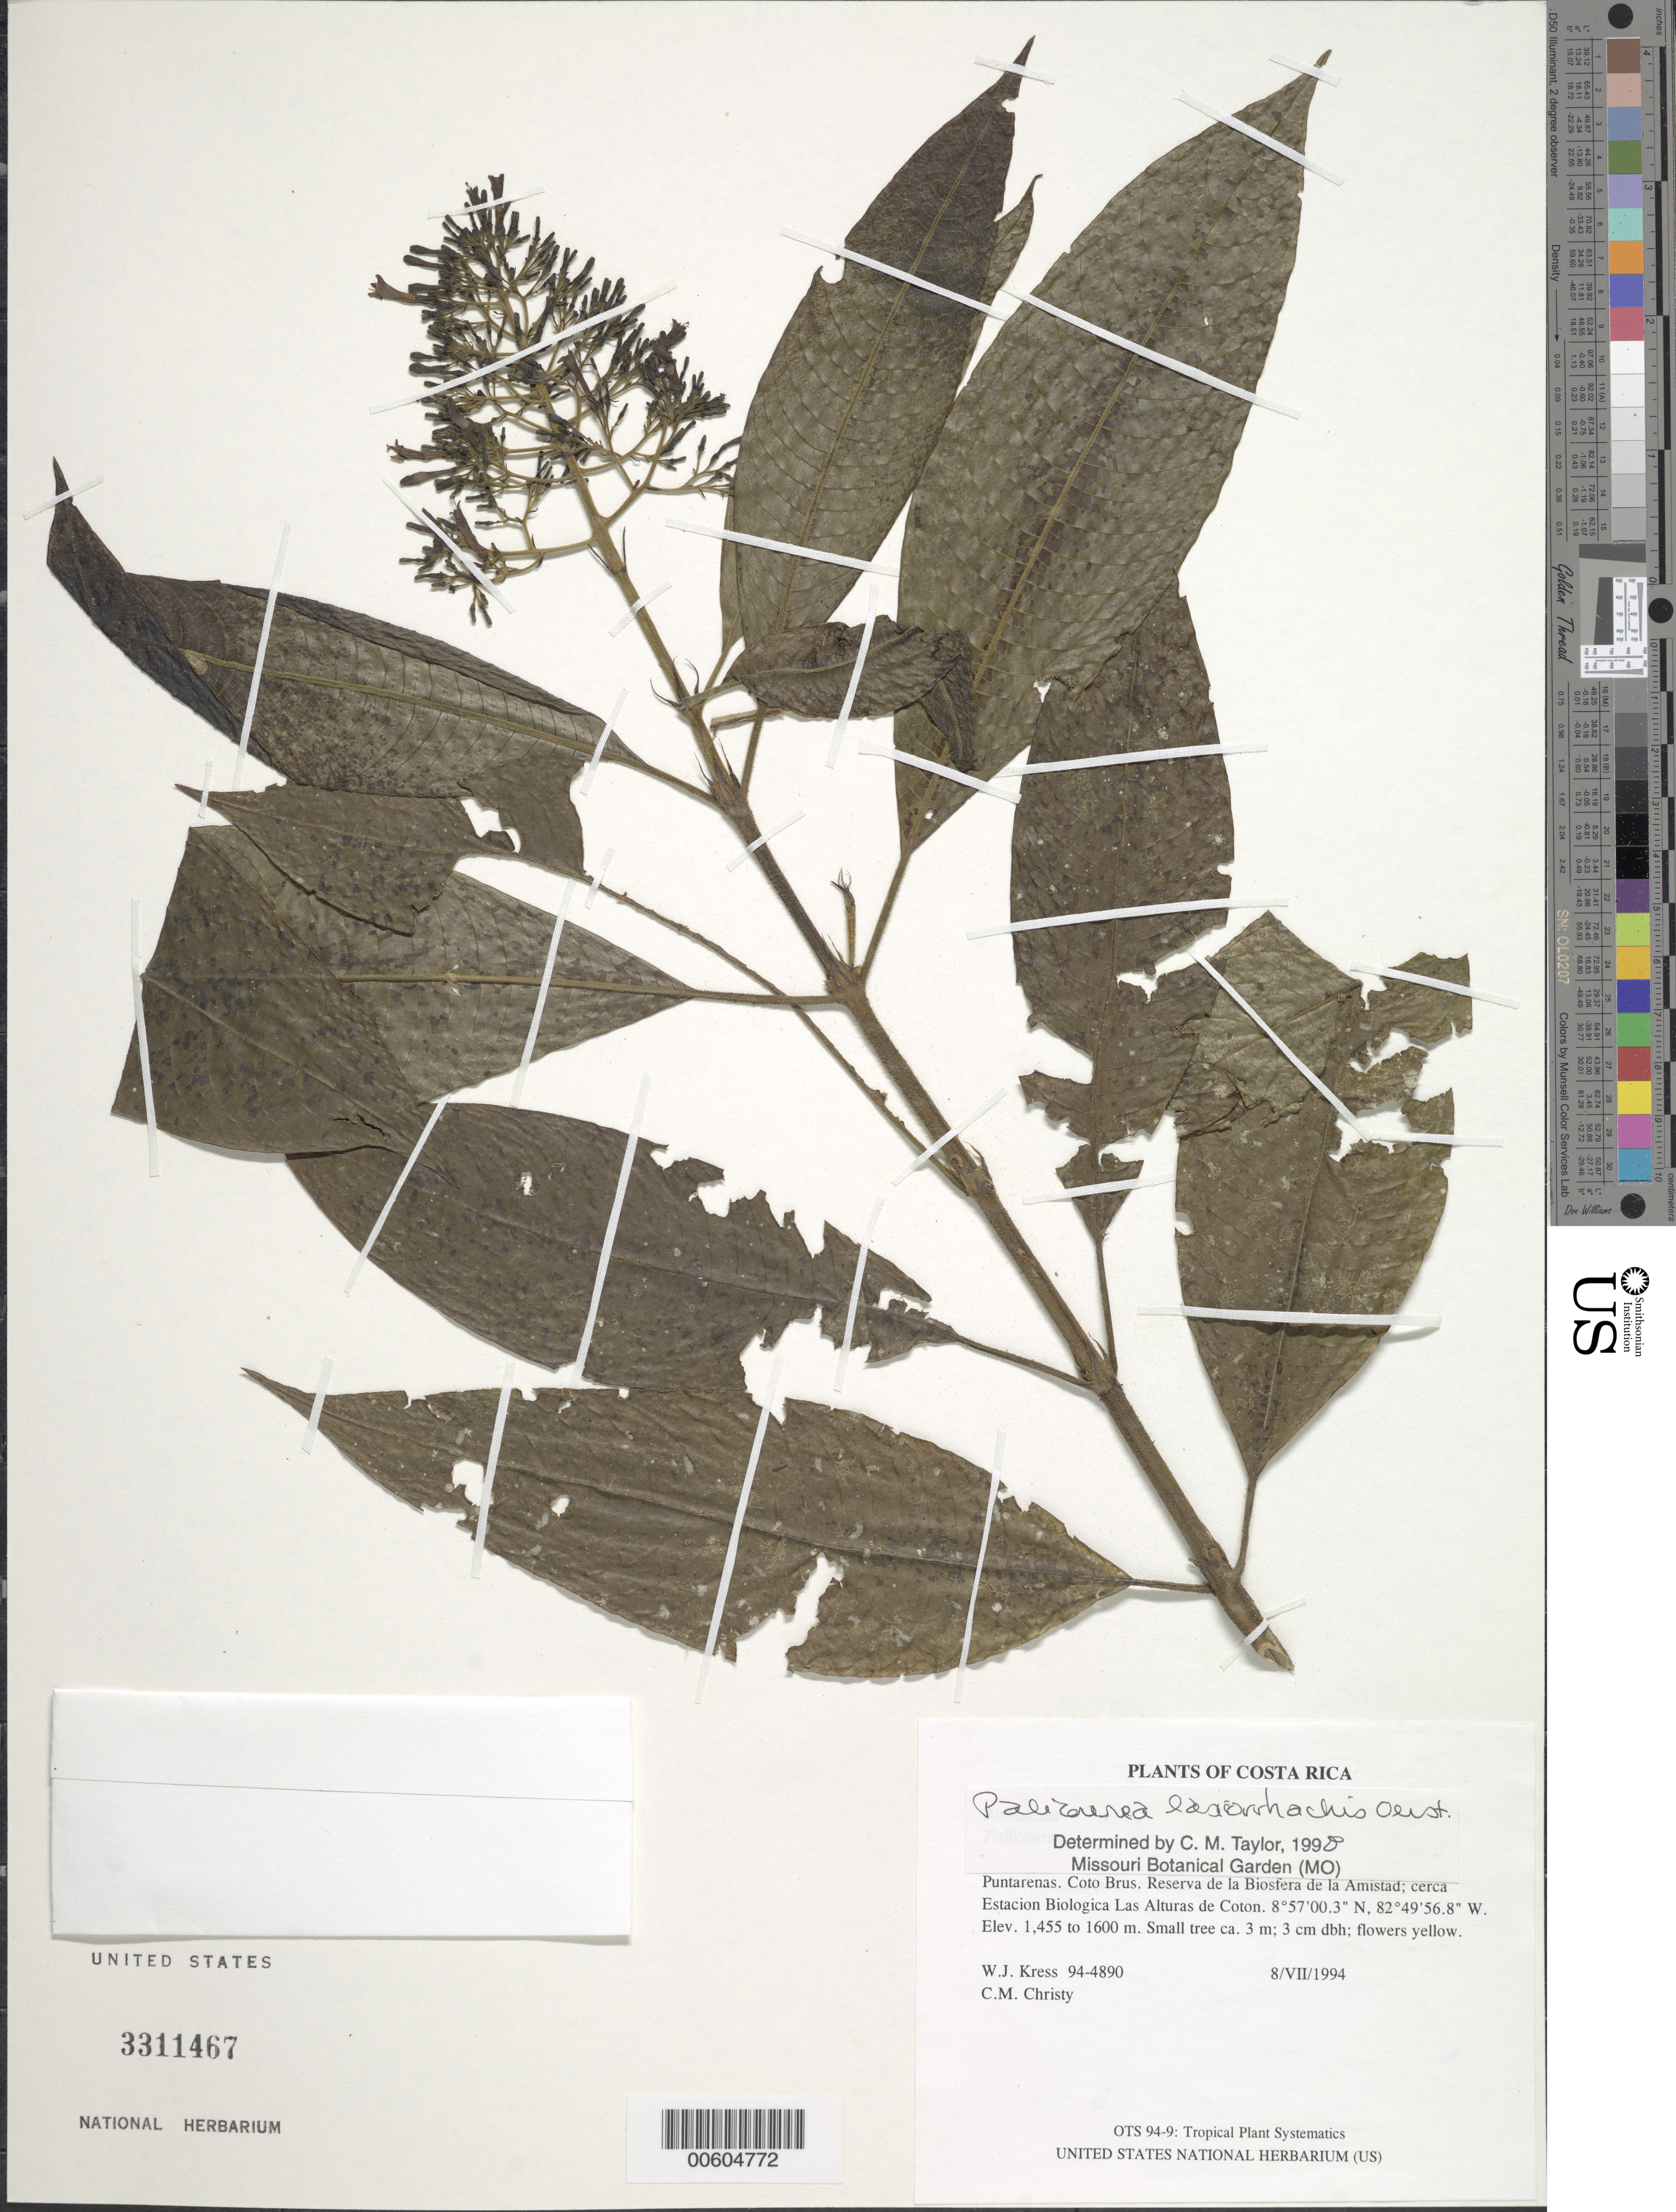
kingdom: Plantae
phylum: Tracheophyta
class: Magnoliopsida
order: Gentianales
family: Rubiaceae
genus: Palicourea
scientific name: Palicourea lasiorrhachis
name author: Oerst.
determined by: Taylor, Charlotte M.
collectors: W. J. Kress & C. M. Christy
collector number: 94-4890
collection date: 1994-07-08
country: Costa Rica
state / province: Puntarenas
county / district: Coto Brus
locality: Reserva de la Biosfera de la Amistad; cerca Estacion Biologica Las Alturas de Coton.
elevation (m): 1455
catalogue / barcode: US 3311467